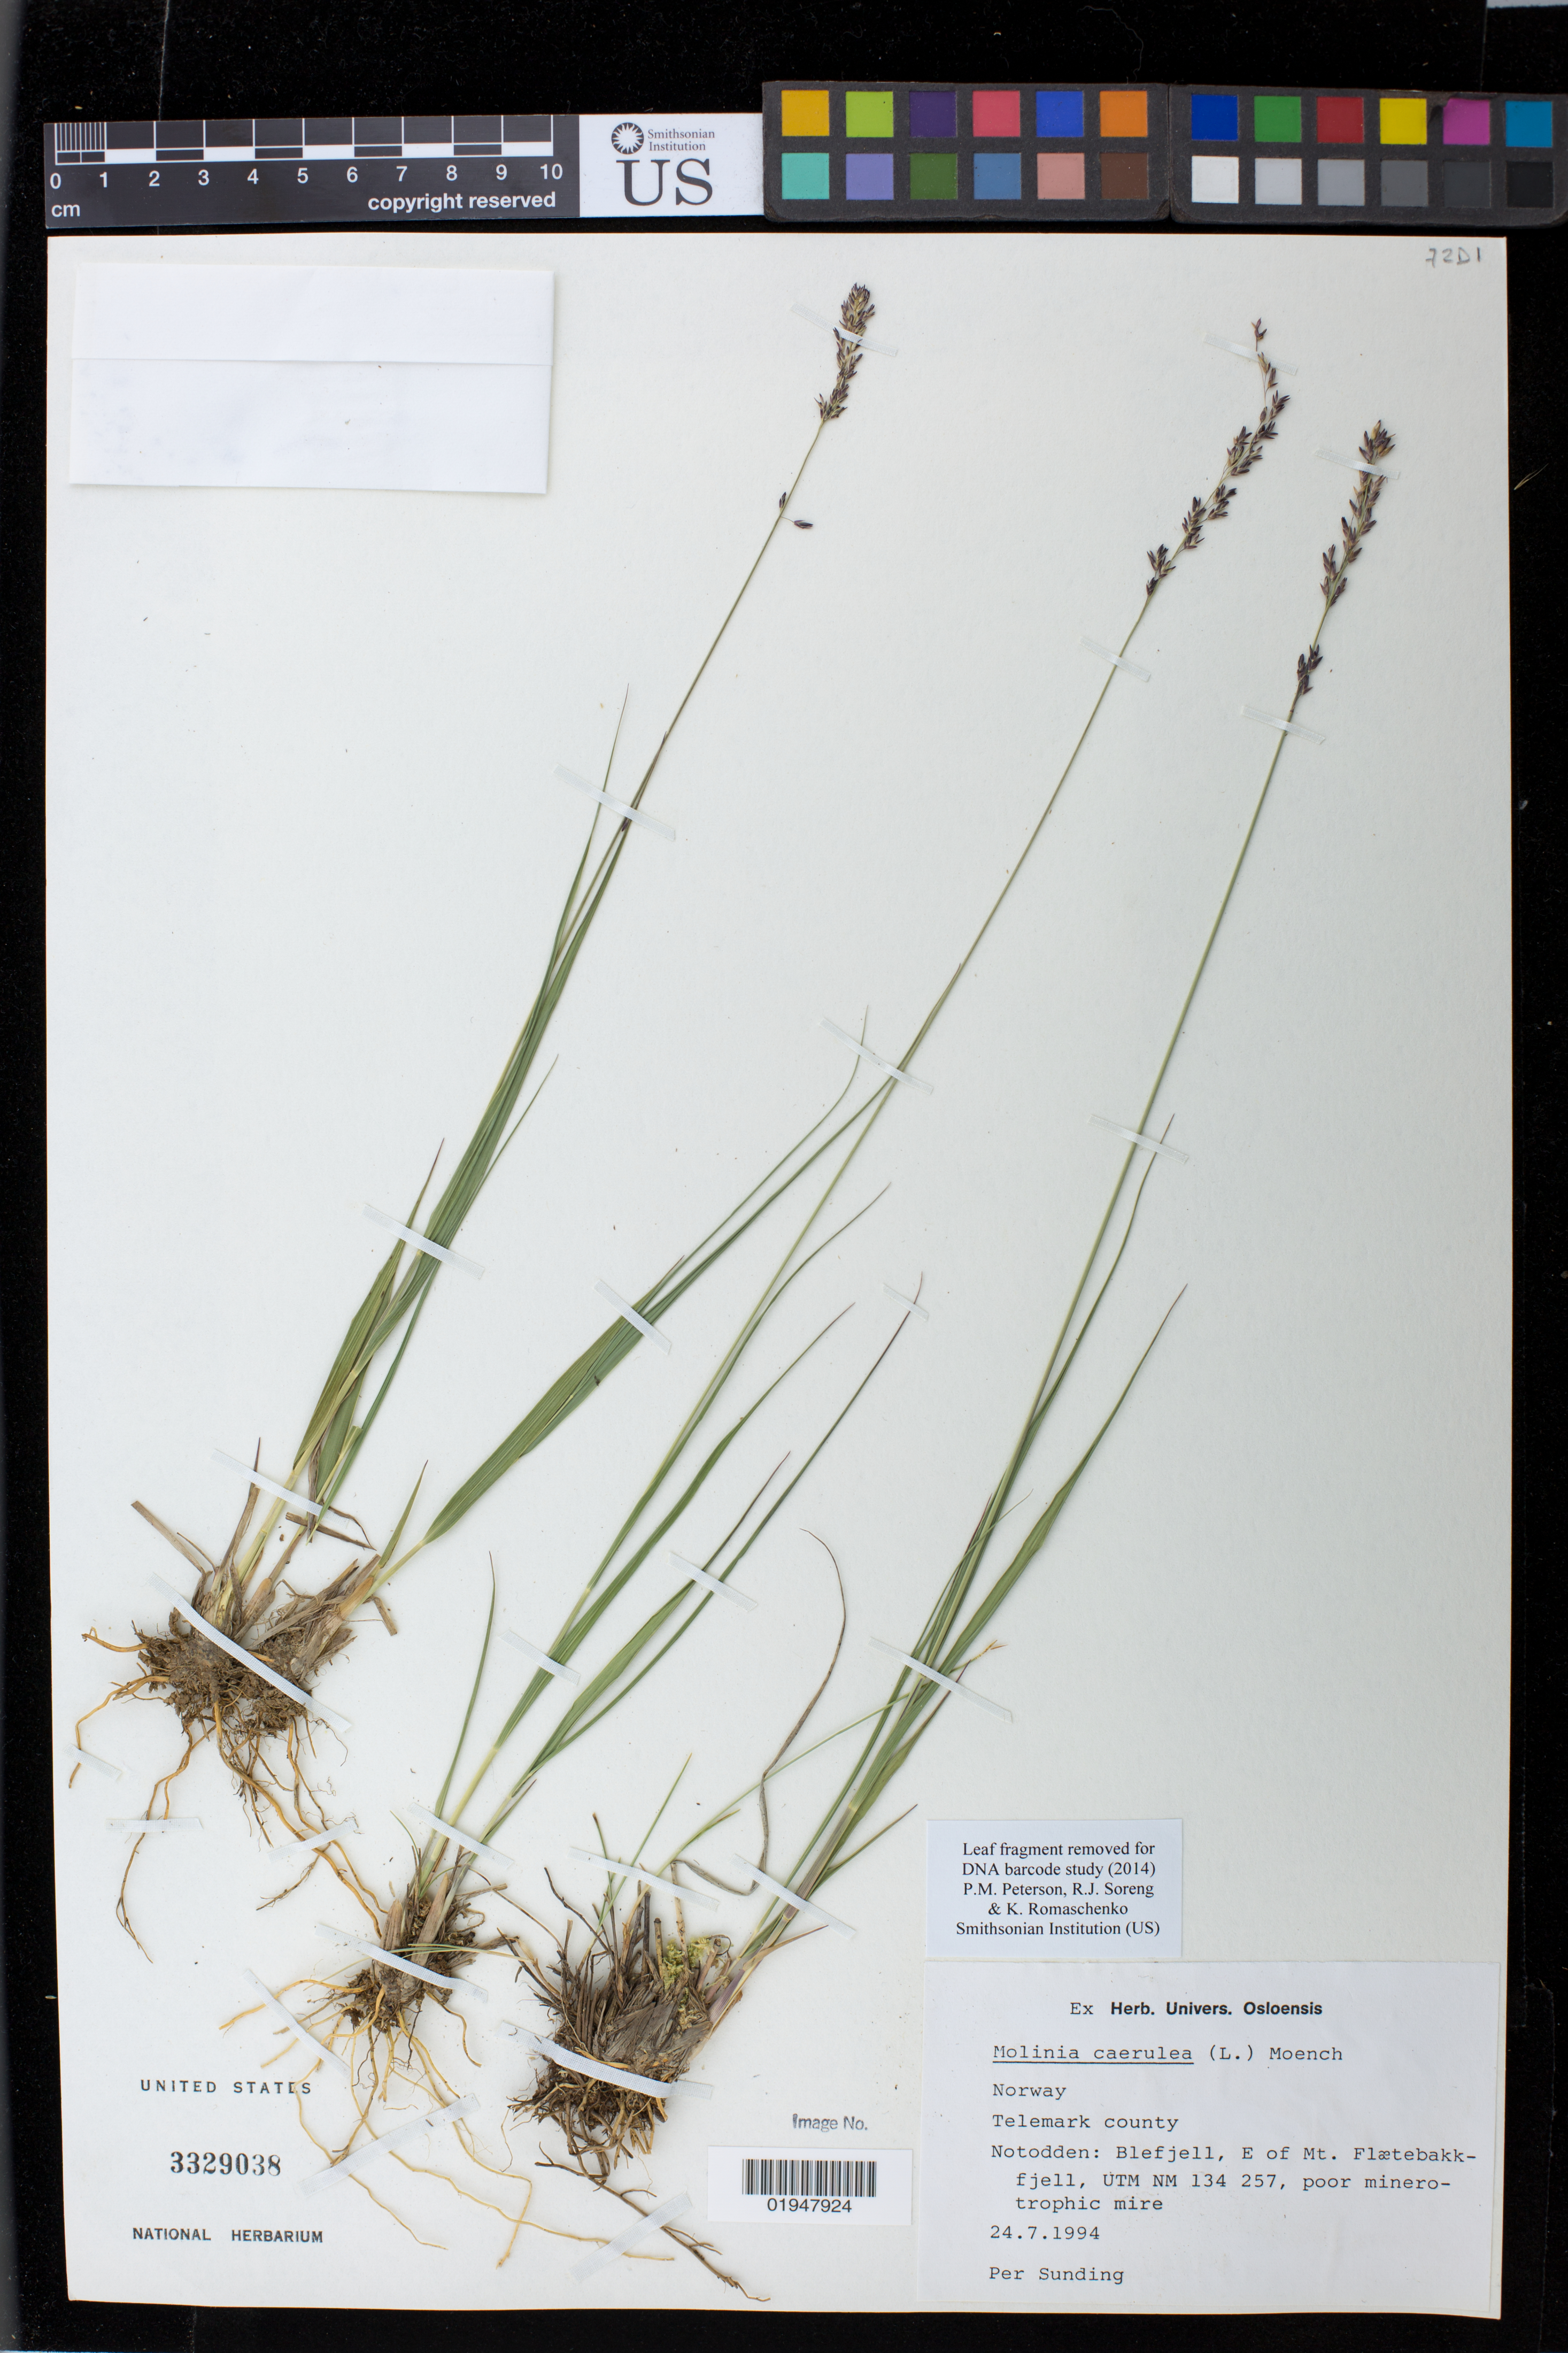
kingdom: Plantae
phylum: Tracheophyta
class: Liliopsida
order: Poales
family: Poaceae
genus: Molinia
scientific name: Molinia caerulea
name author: (L.) Moench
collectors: P. O. Sunding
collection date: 1994-07-24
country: Norway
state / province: Telemark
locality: Notodden: Blejell, E of Mt. Flatebakkfjell, UTM NM 134 247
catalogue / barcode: US 3329038